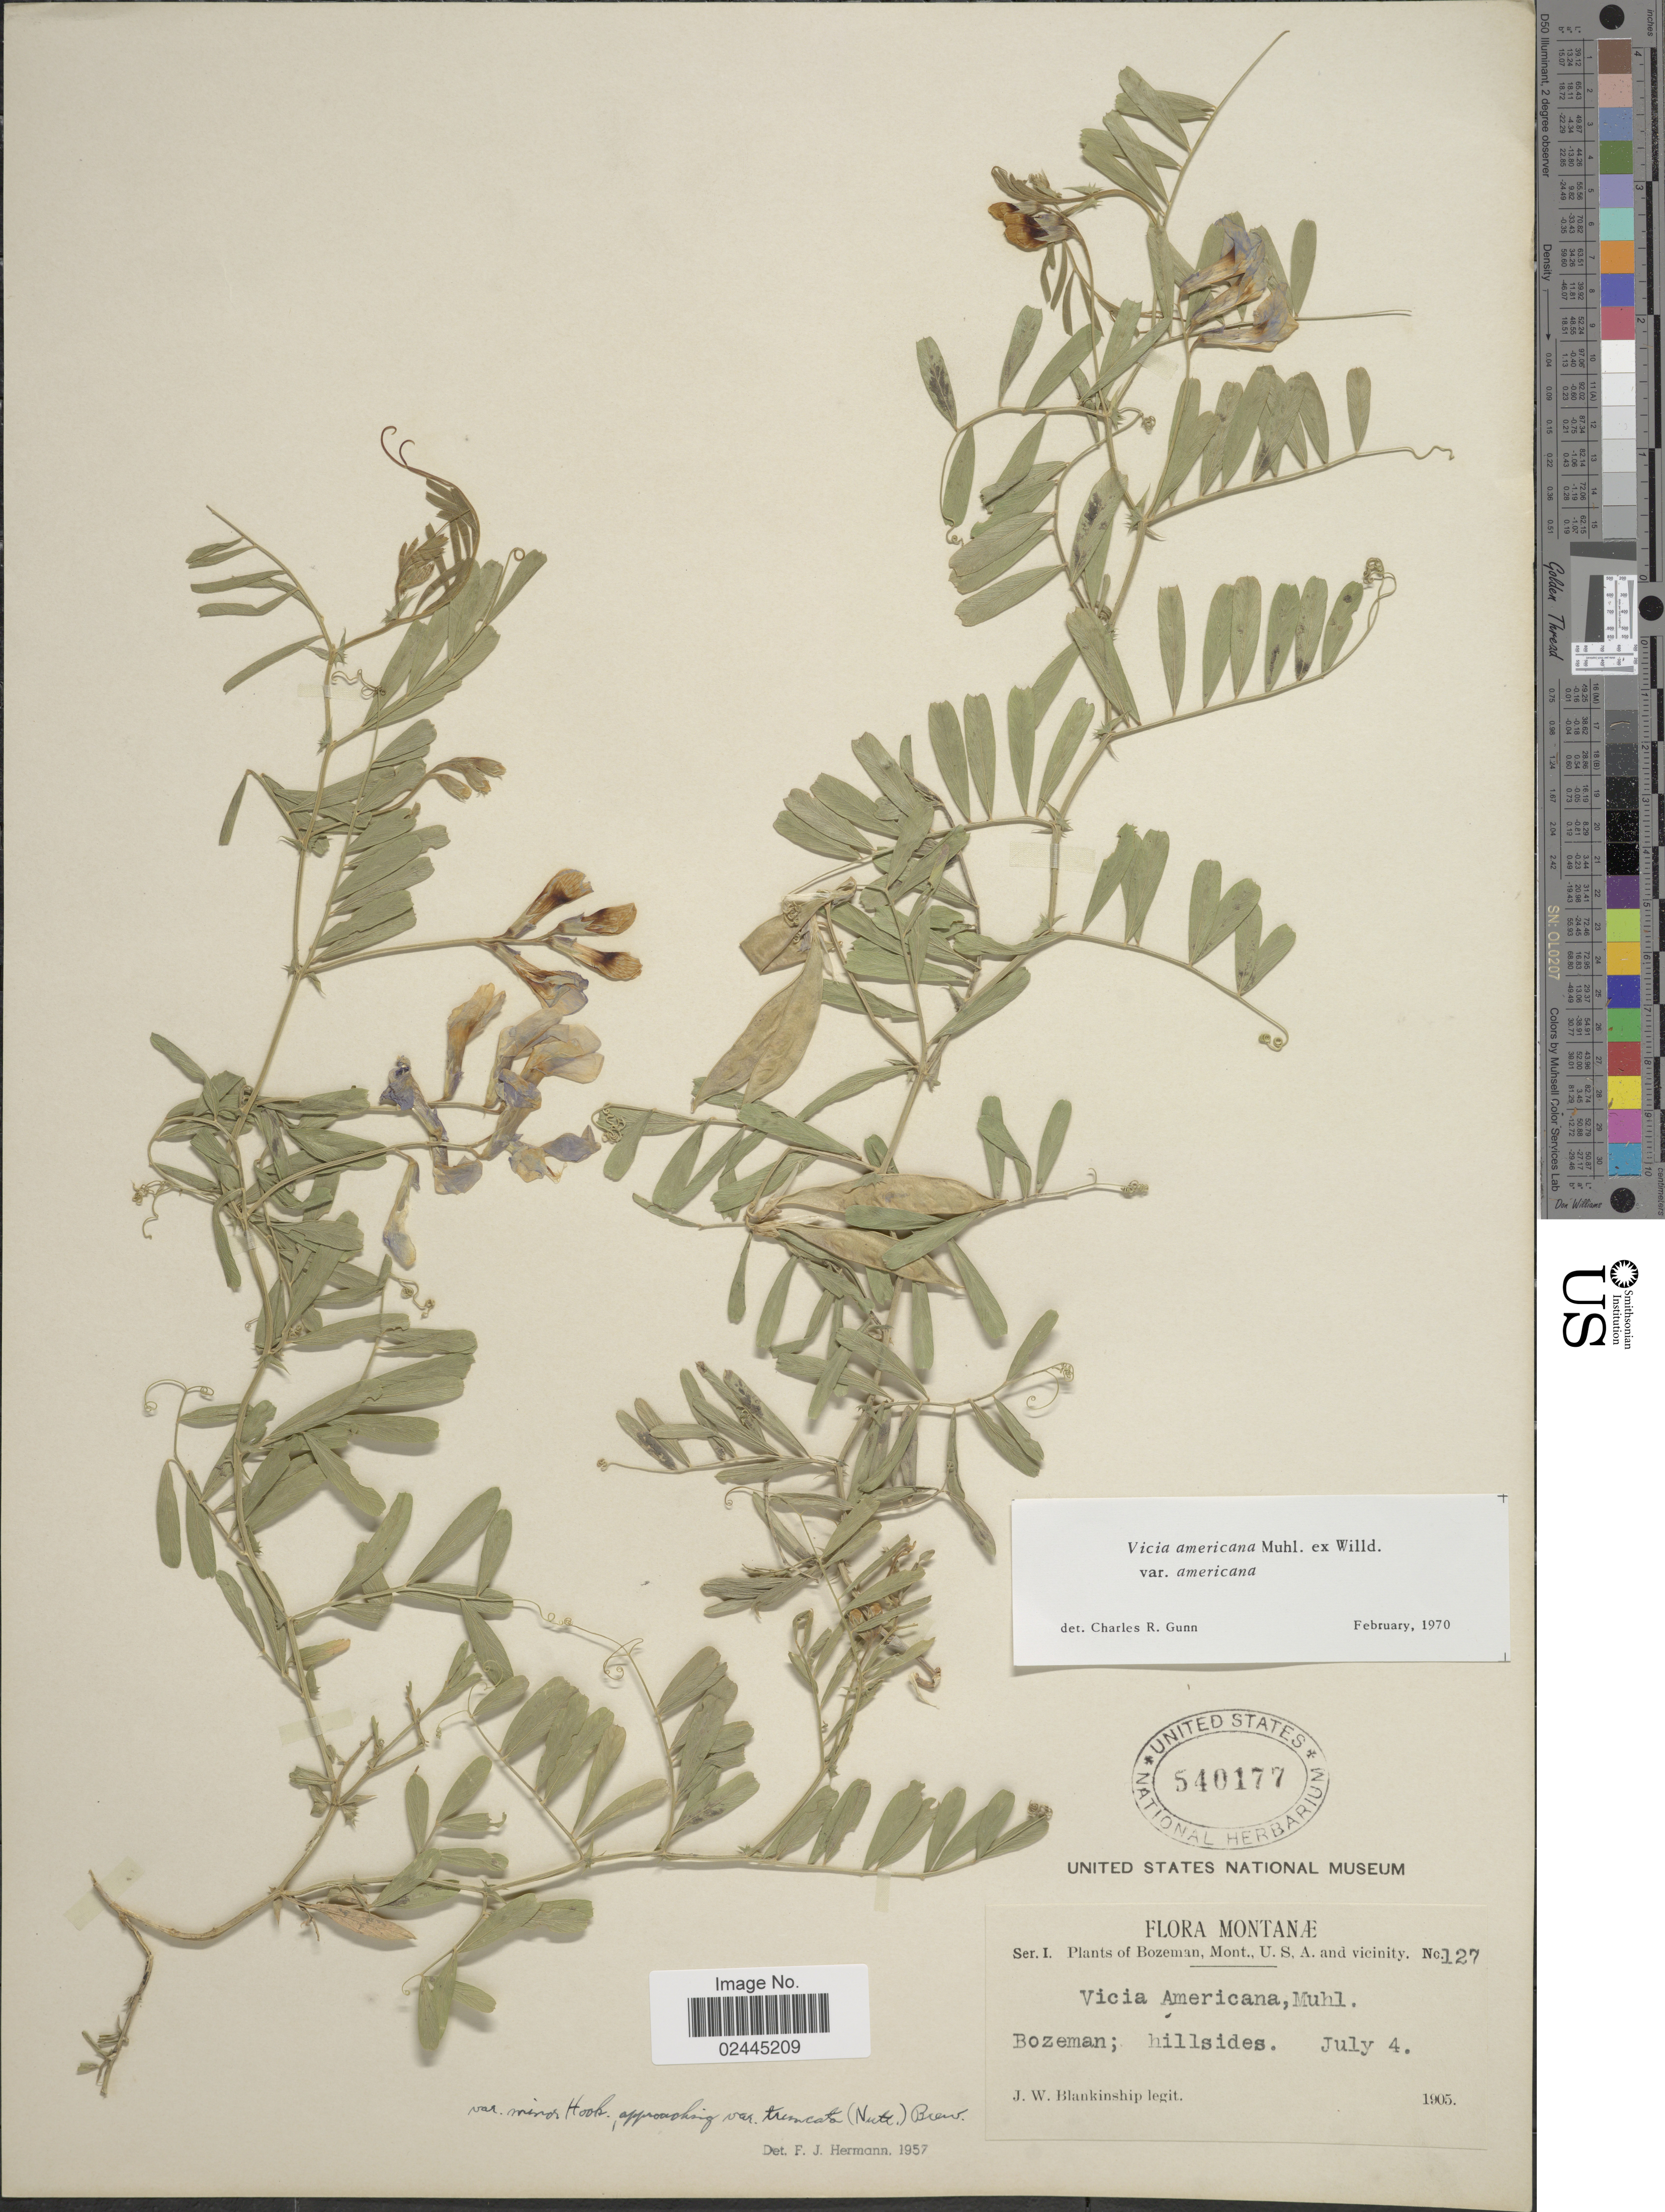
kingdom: Plantae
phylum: Tracheophyta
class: Magnoliopsida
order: Fabales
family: Fabaceae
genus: Vicia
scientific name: Vicia americana var. americana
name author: Muhl. ex Willd.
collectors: J. W. Blankinship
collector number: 127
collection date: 1905-07-04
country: United States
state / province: Montana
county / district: Gallatin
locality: Bozeman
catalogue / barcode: US 540177